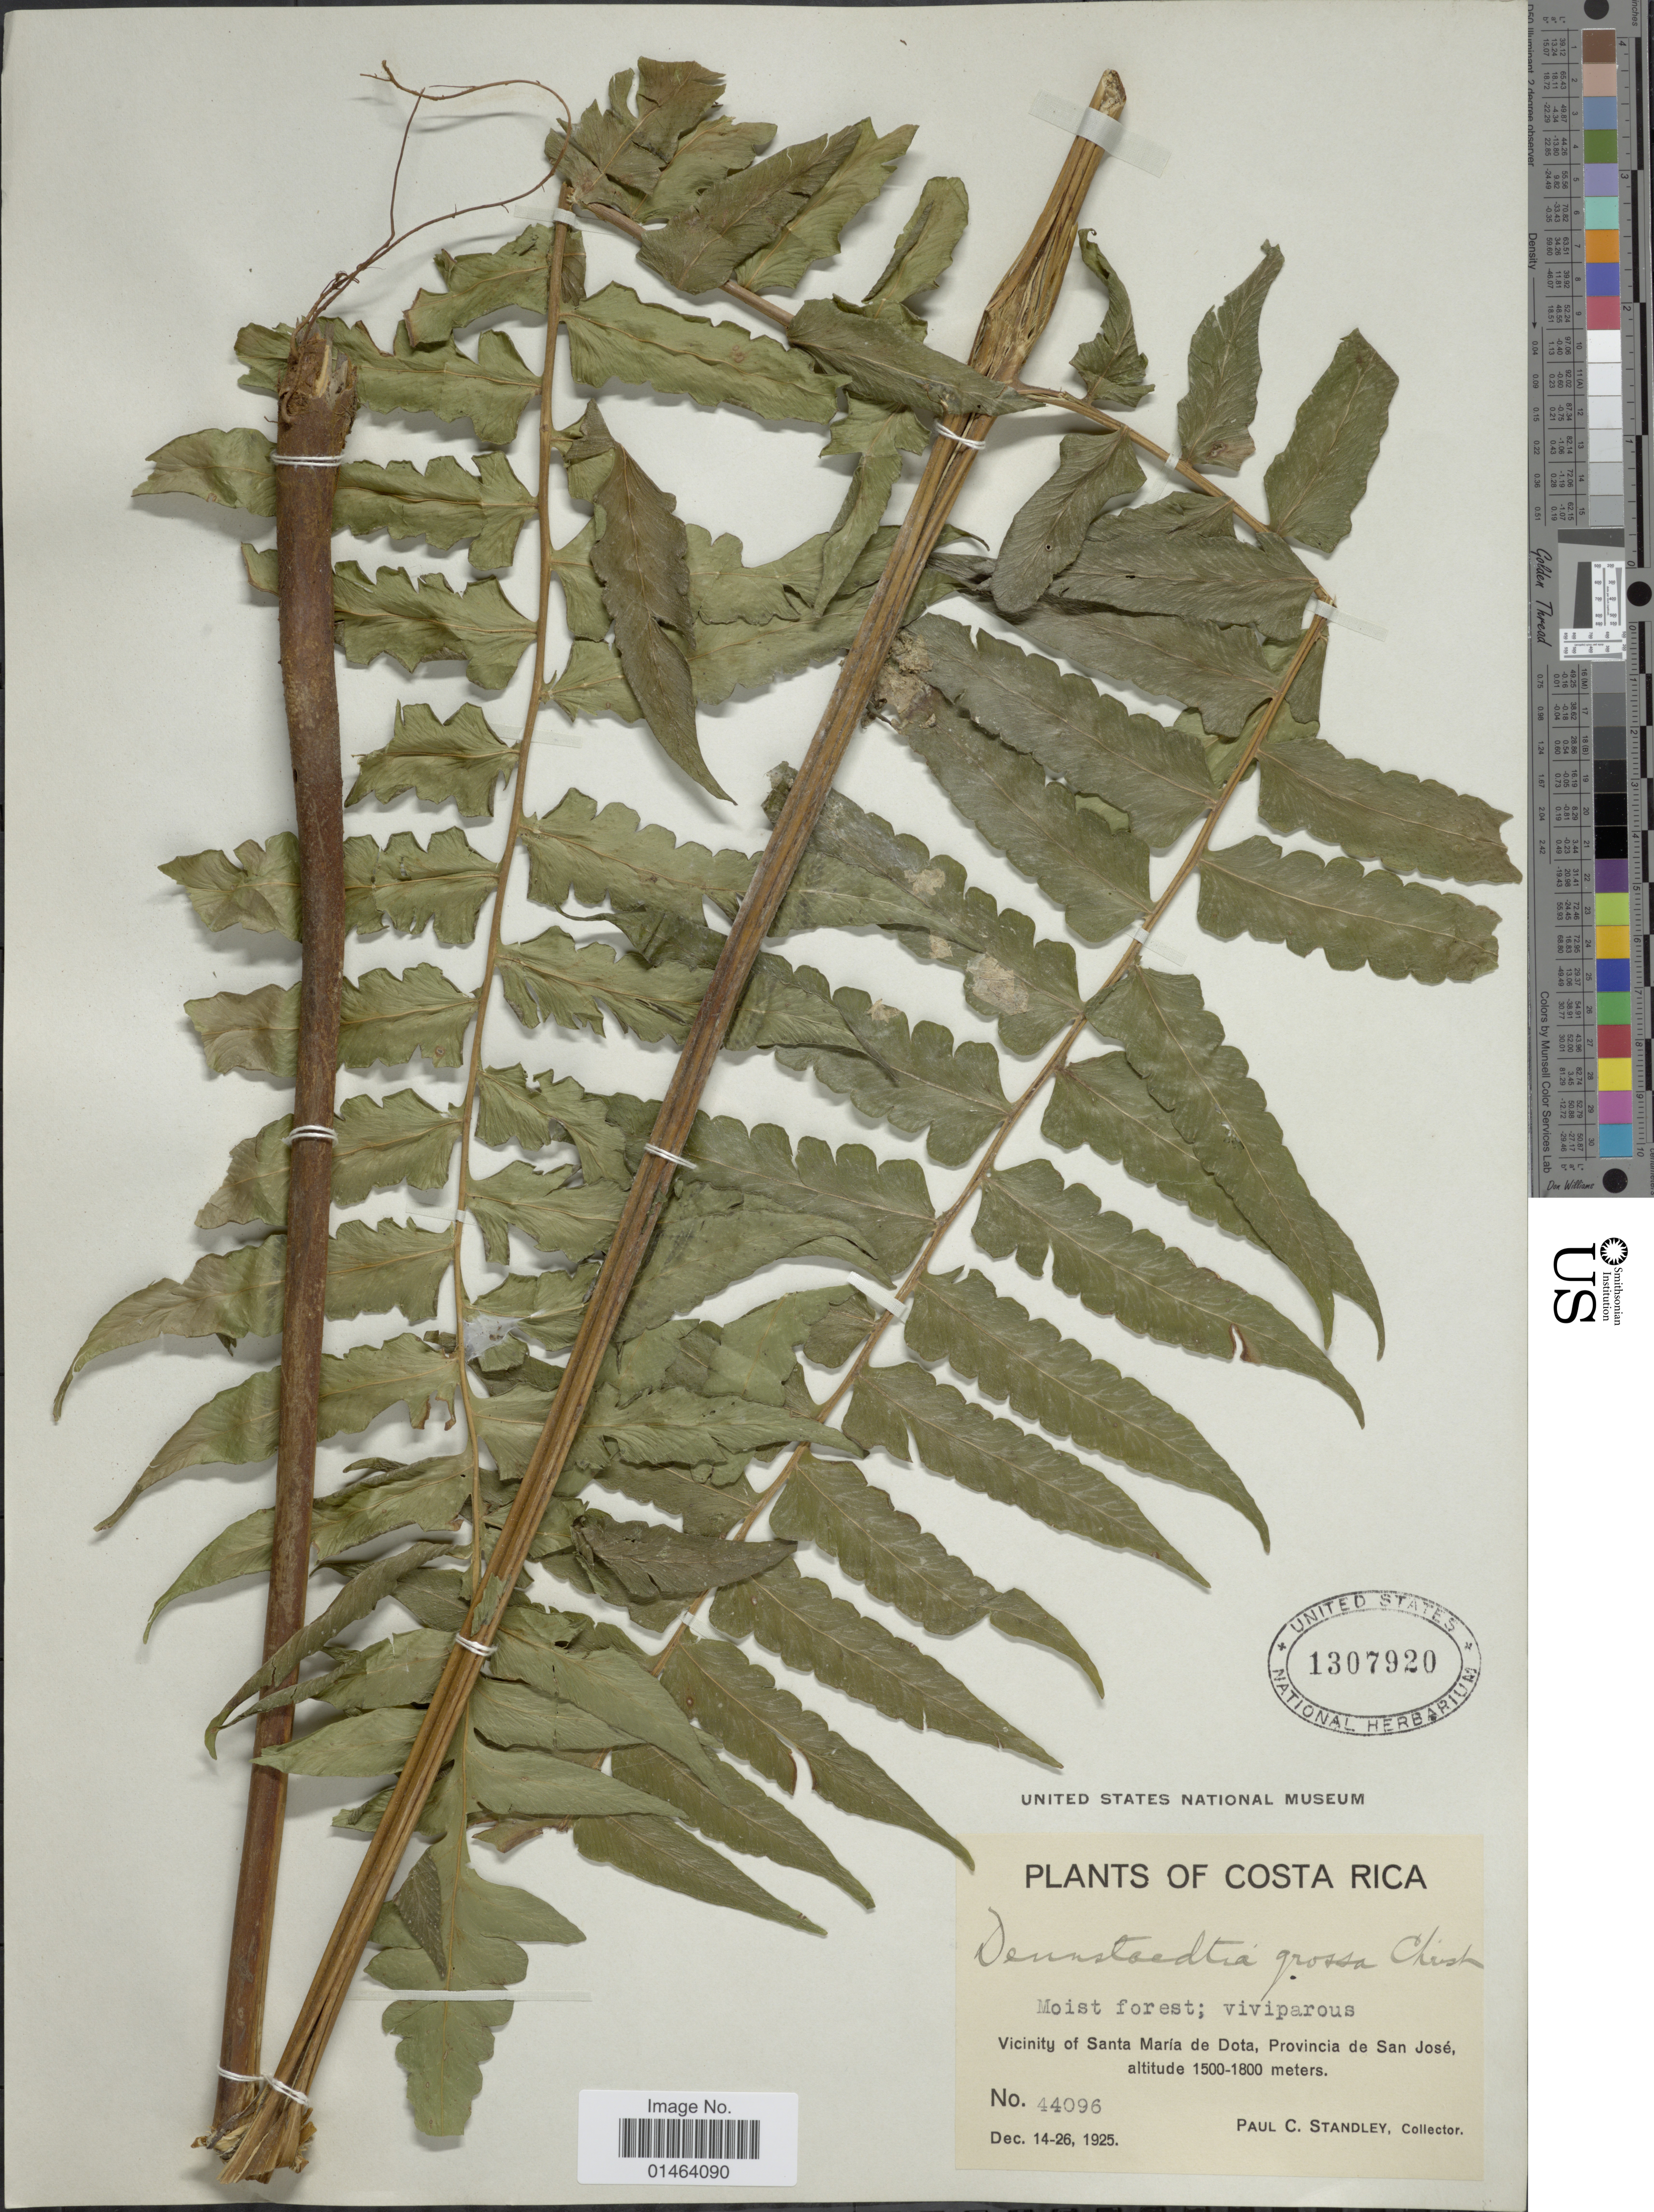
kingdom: Plantae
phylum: Tracheophyta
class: Polypodiopsida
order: Polypodiales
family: Dennstaedtiaceae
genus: Dennstaedtia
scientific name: Dennstaedtia coronata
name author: (Sodiro) C. Chr.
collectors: P. C. Standley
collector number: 44096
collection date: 1925-12-14/1925-12-26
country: Costa Rica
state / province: San José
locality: Costa Rica, Vicinity of Santa Maria de Dota.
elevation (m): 1500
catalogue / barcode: US 1307920